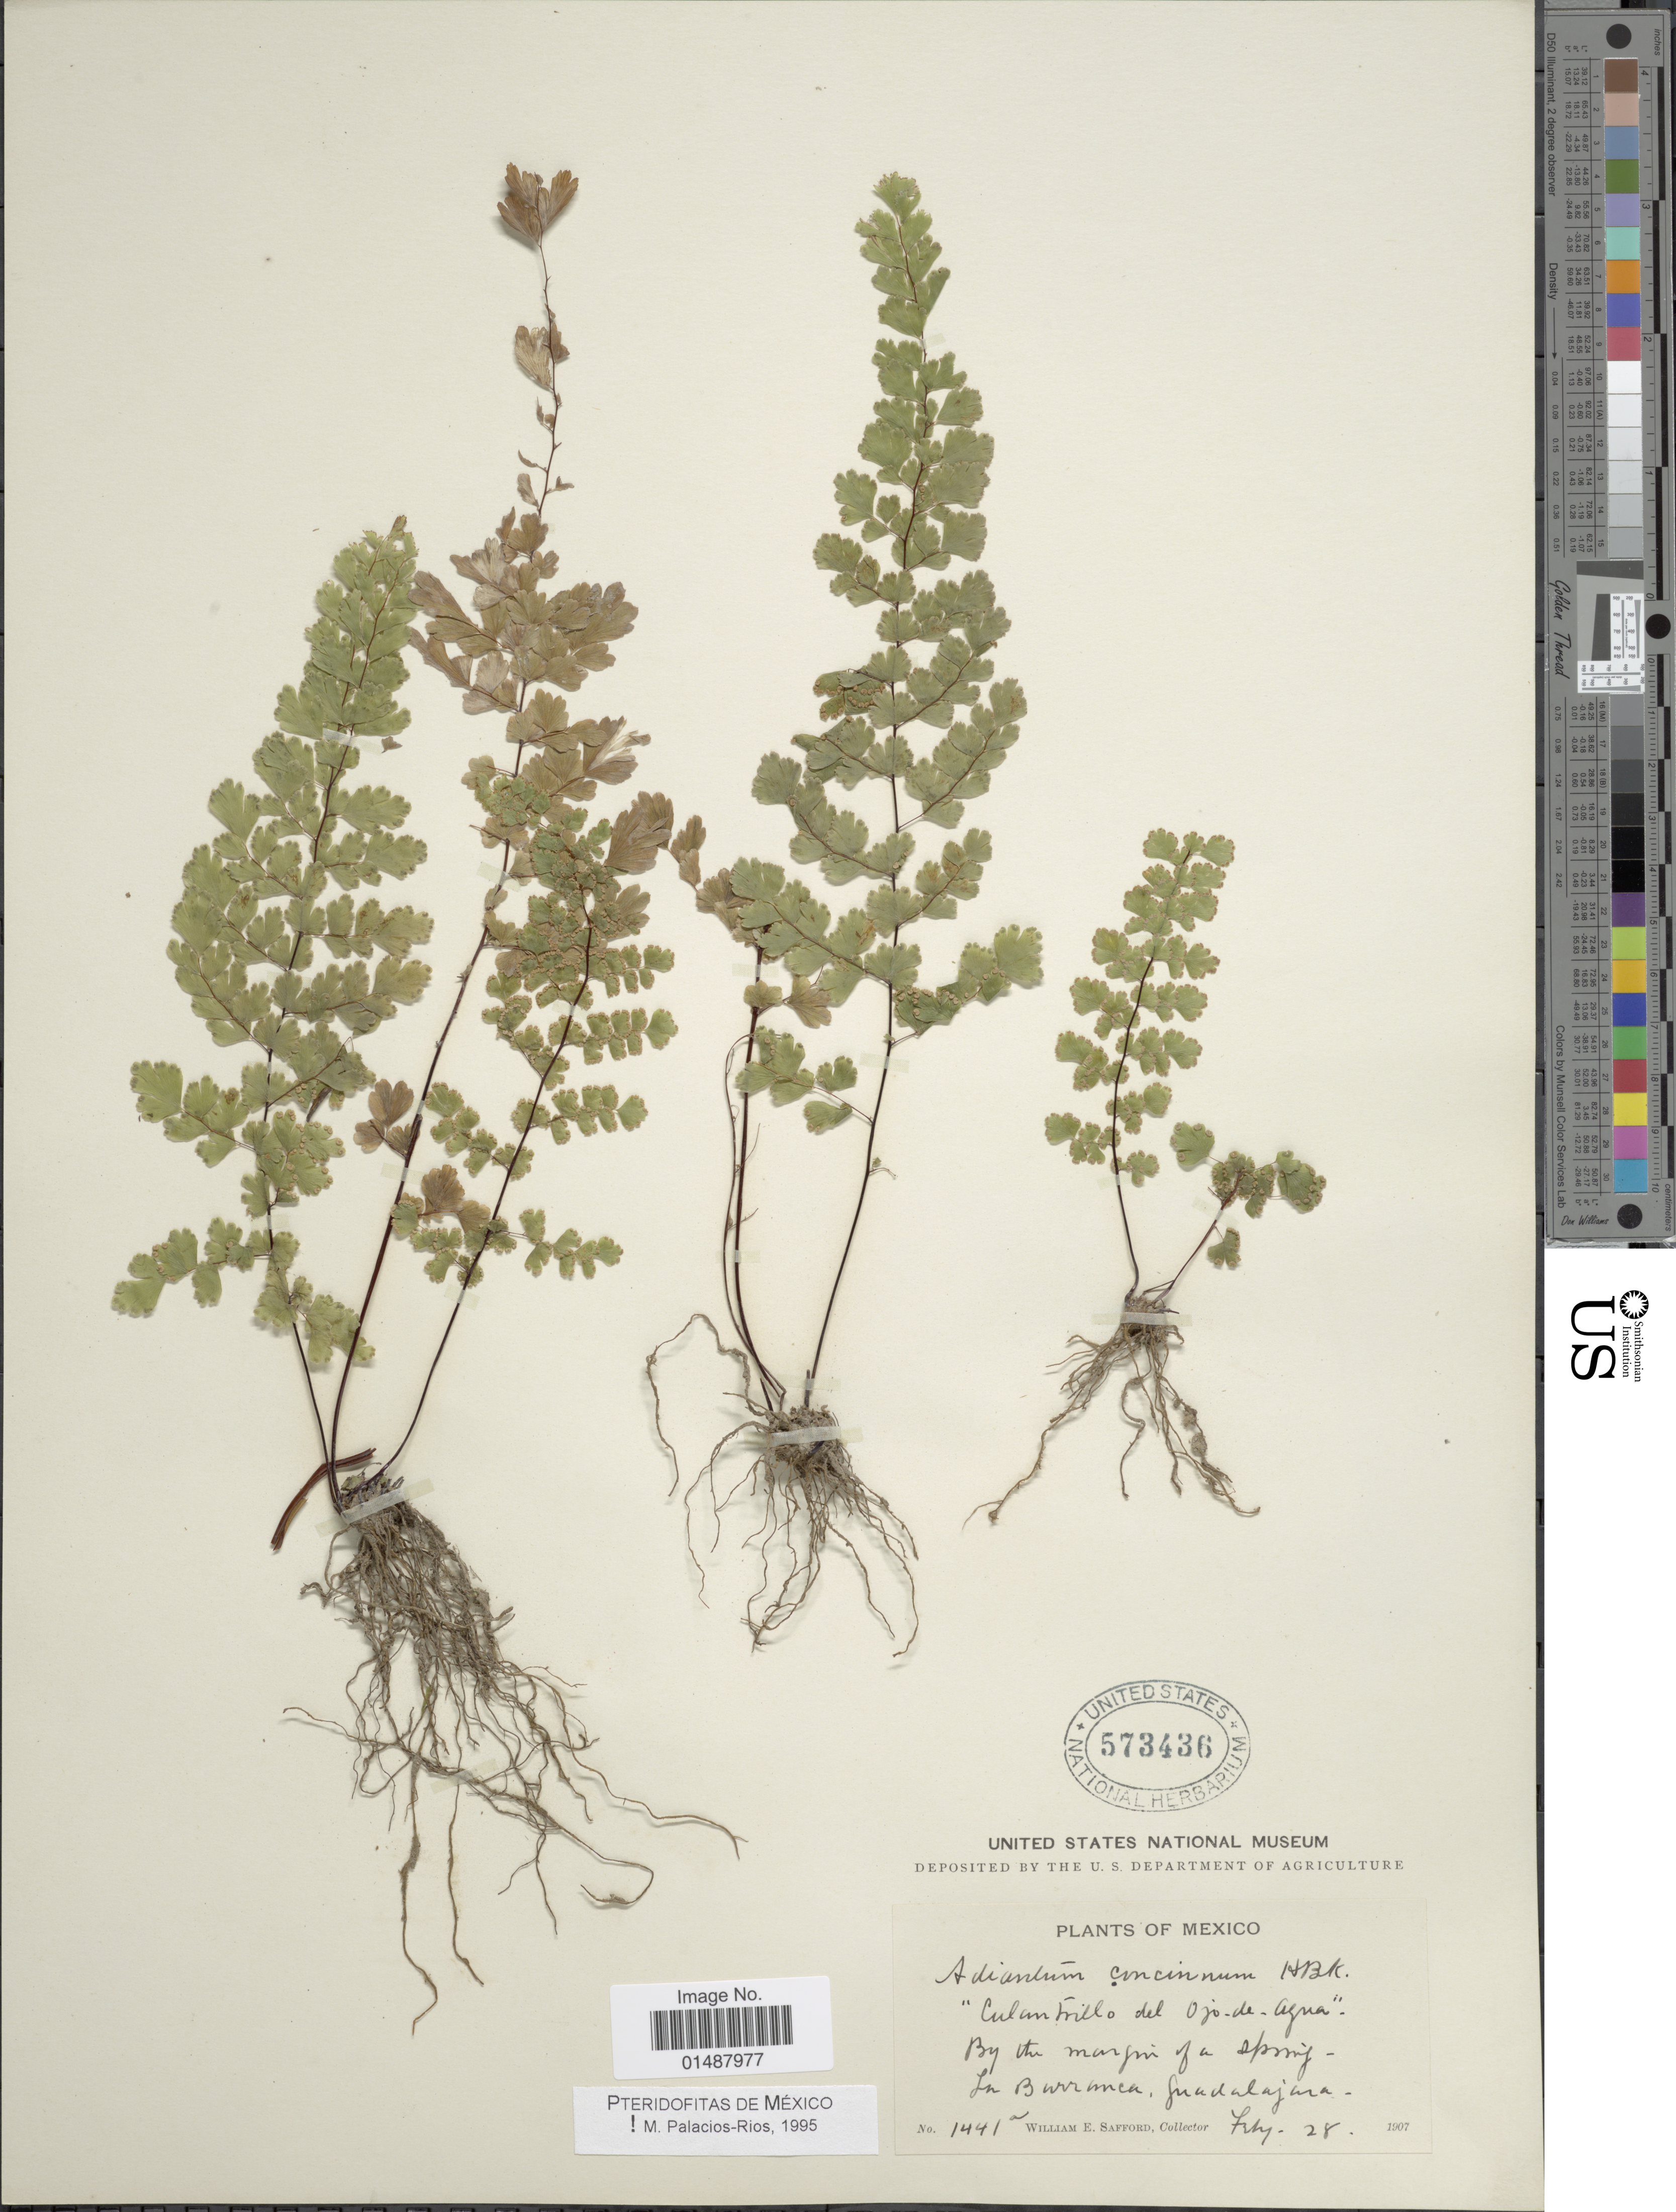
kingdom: Plantae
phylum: Tracheophyta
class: Polypodiopsida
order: Polypodiales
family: Pteridaceae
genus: Adiantum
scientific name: Adiantum concinnum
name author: Humb. & Bonpl. ex Willd.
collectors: W. E. Safford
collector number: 1441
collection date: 1907-02-28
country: Mexico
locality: In Burrmen, Guadalajara [interpreted]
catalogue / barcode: US 573436